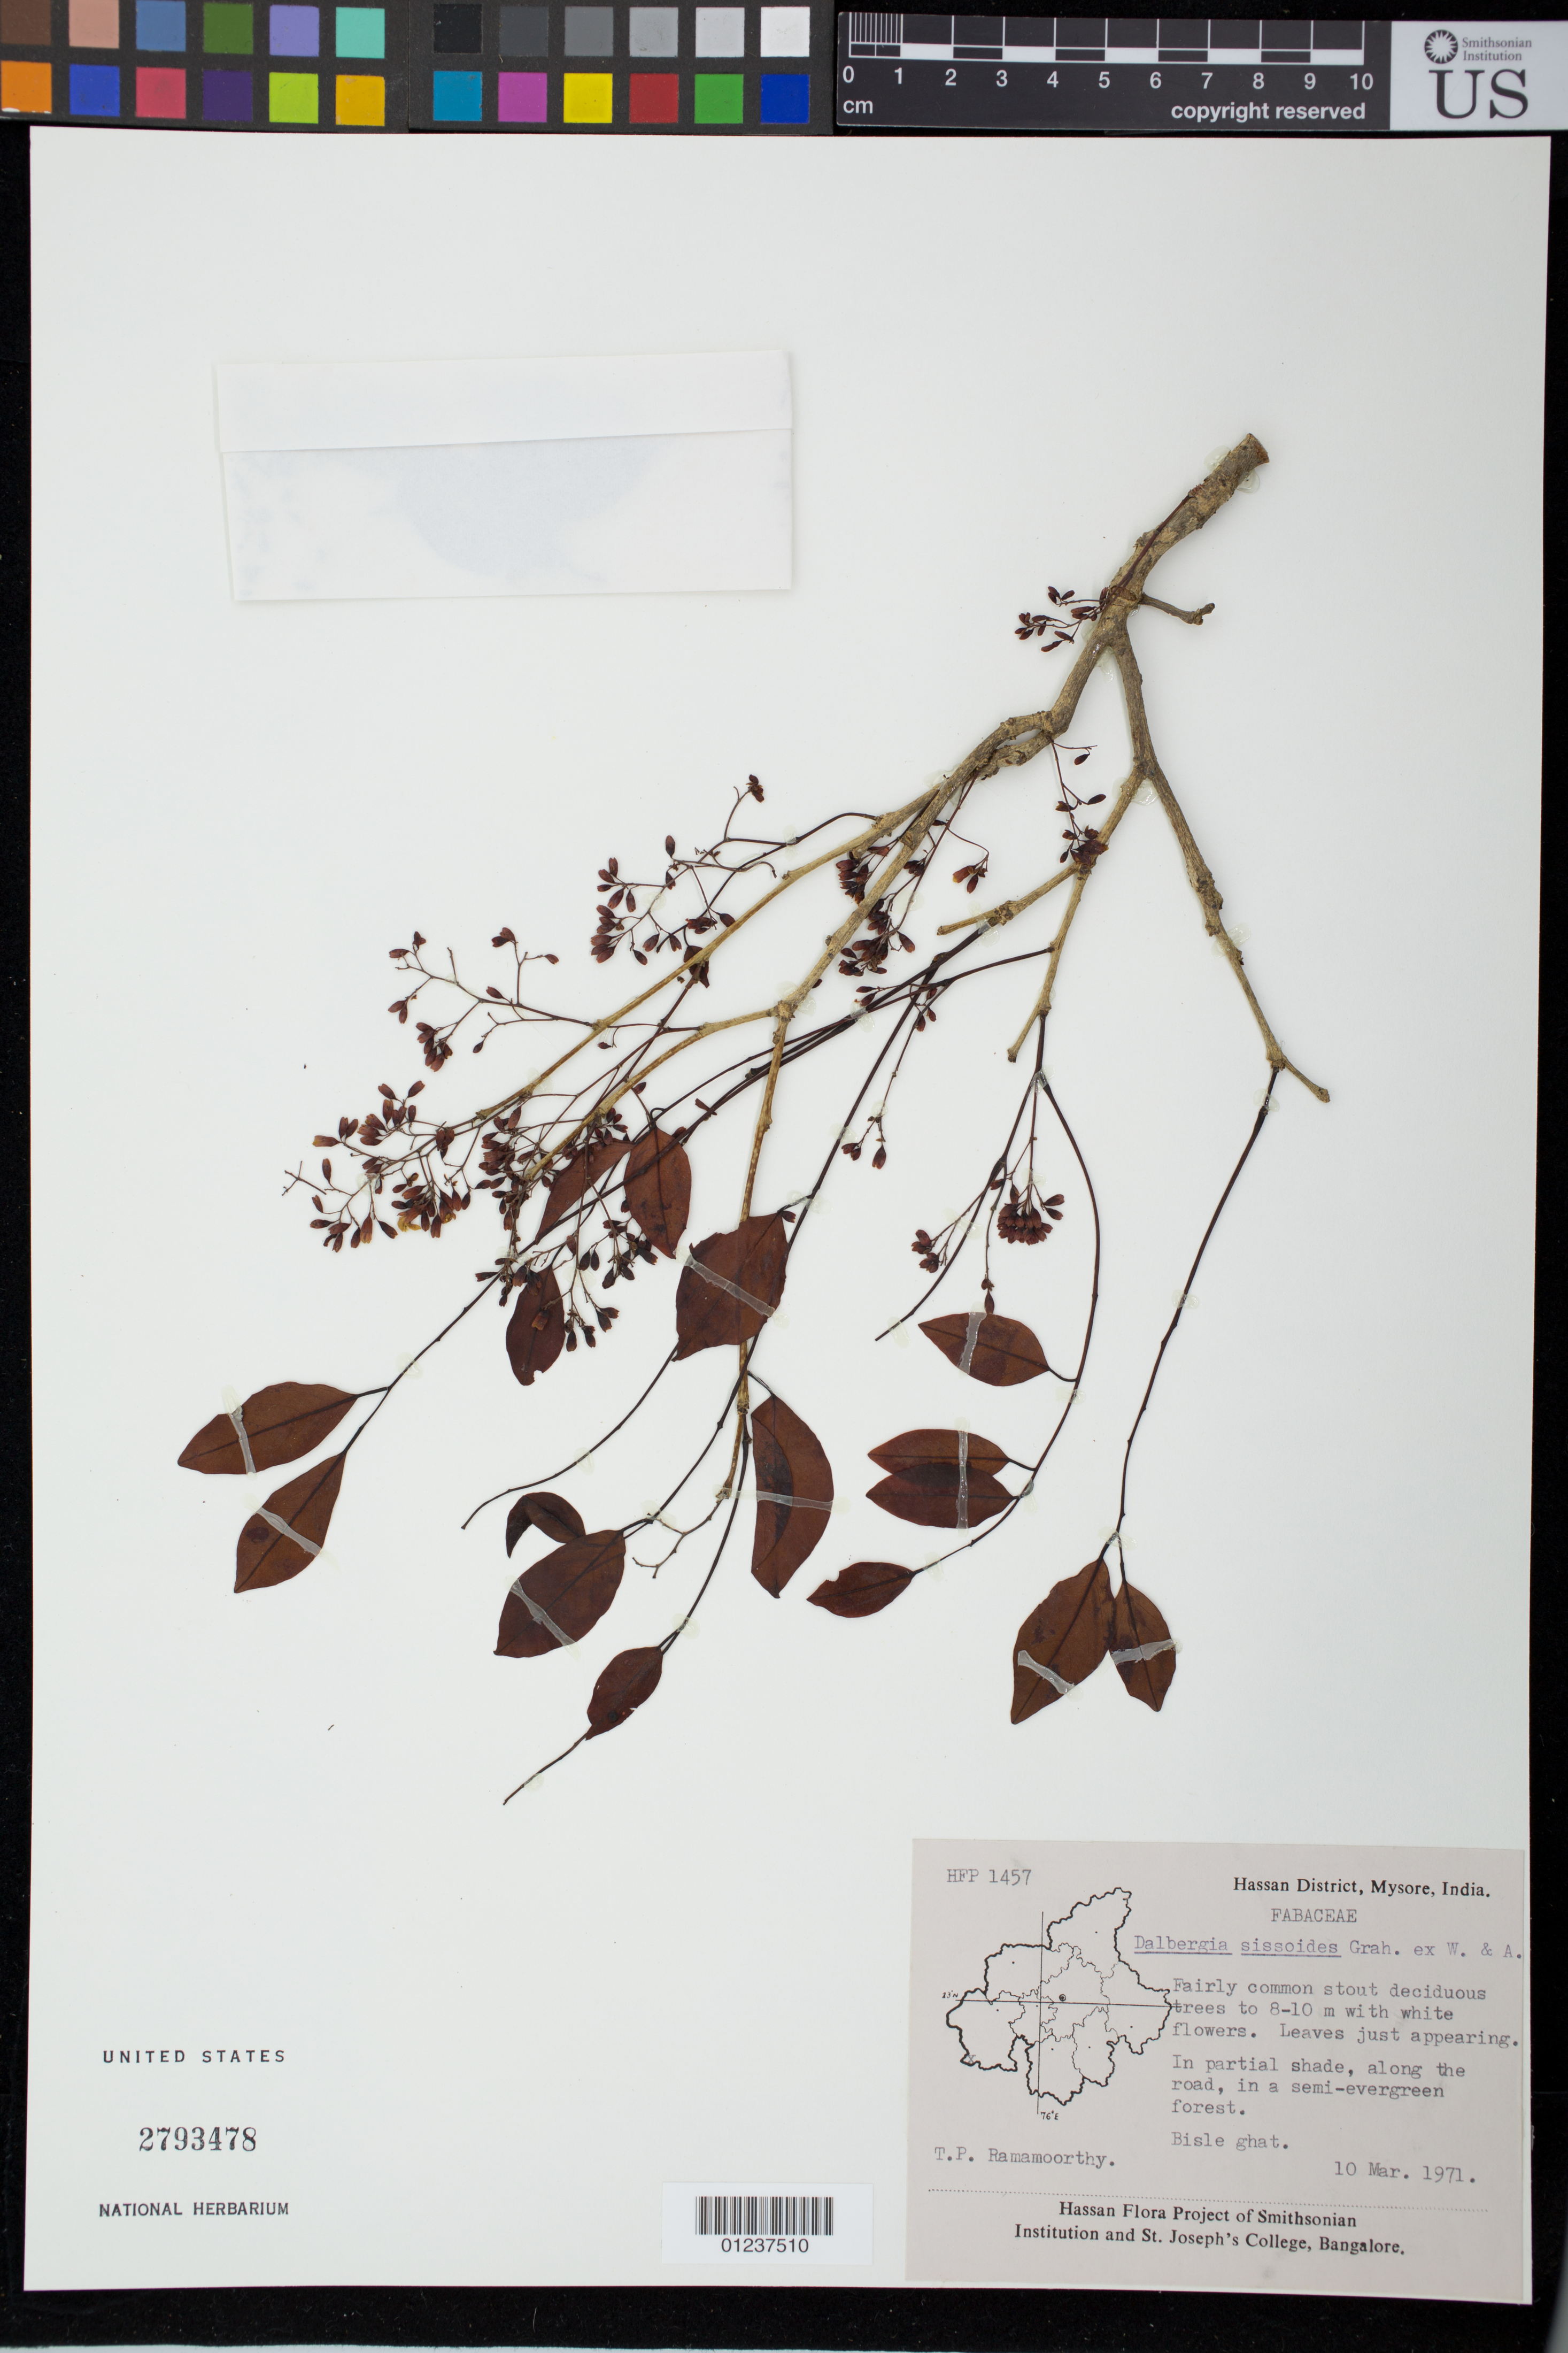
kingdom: Plantae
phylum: Tracheophyta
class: Magnoliopsida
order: Fabales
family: Fabaceae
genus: Dalbergia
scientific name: Dalbergia sissoides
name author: Wight & Arn.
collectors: T. P. Ramamoorthy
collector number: HFP 1457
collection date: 1971-03-10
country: India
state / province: Karnataka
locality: Hassan District. Mysore. Bisle ghat, along the road.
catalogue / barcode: US 2793478